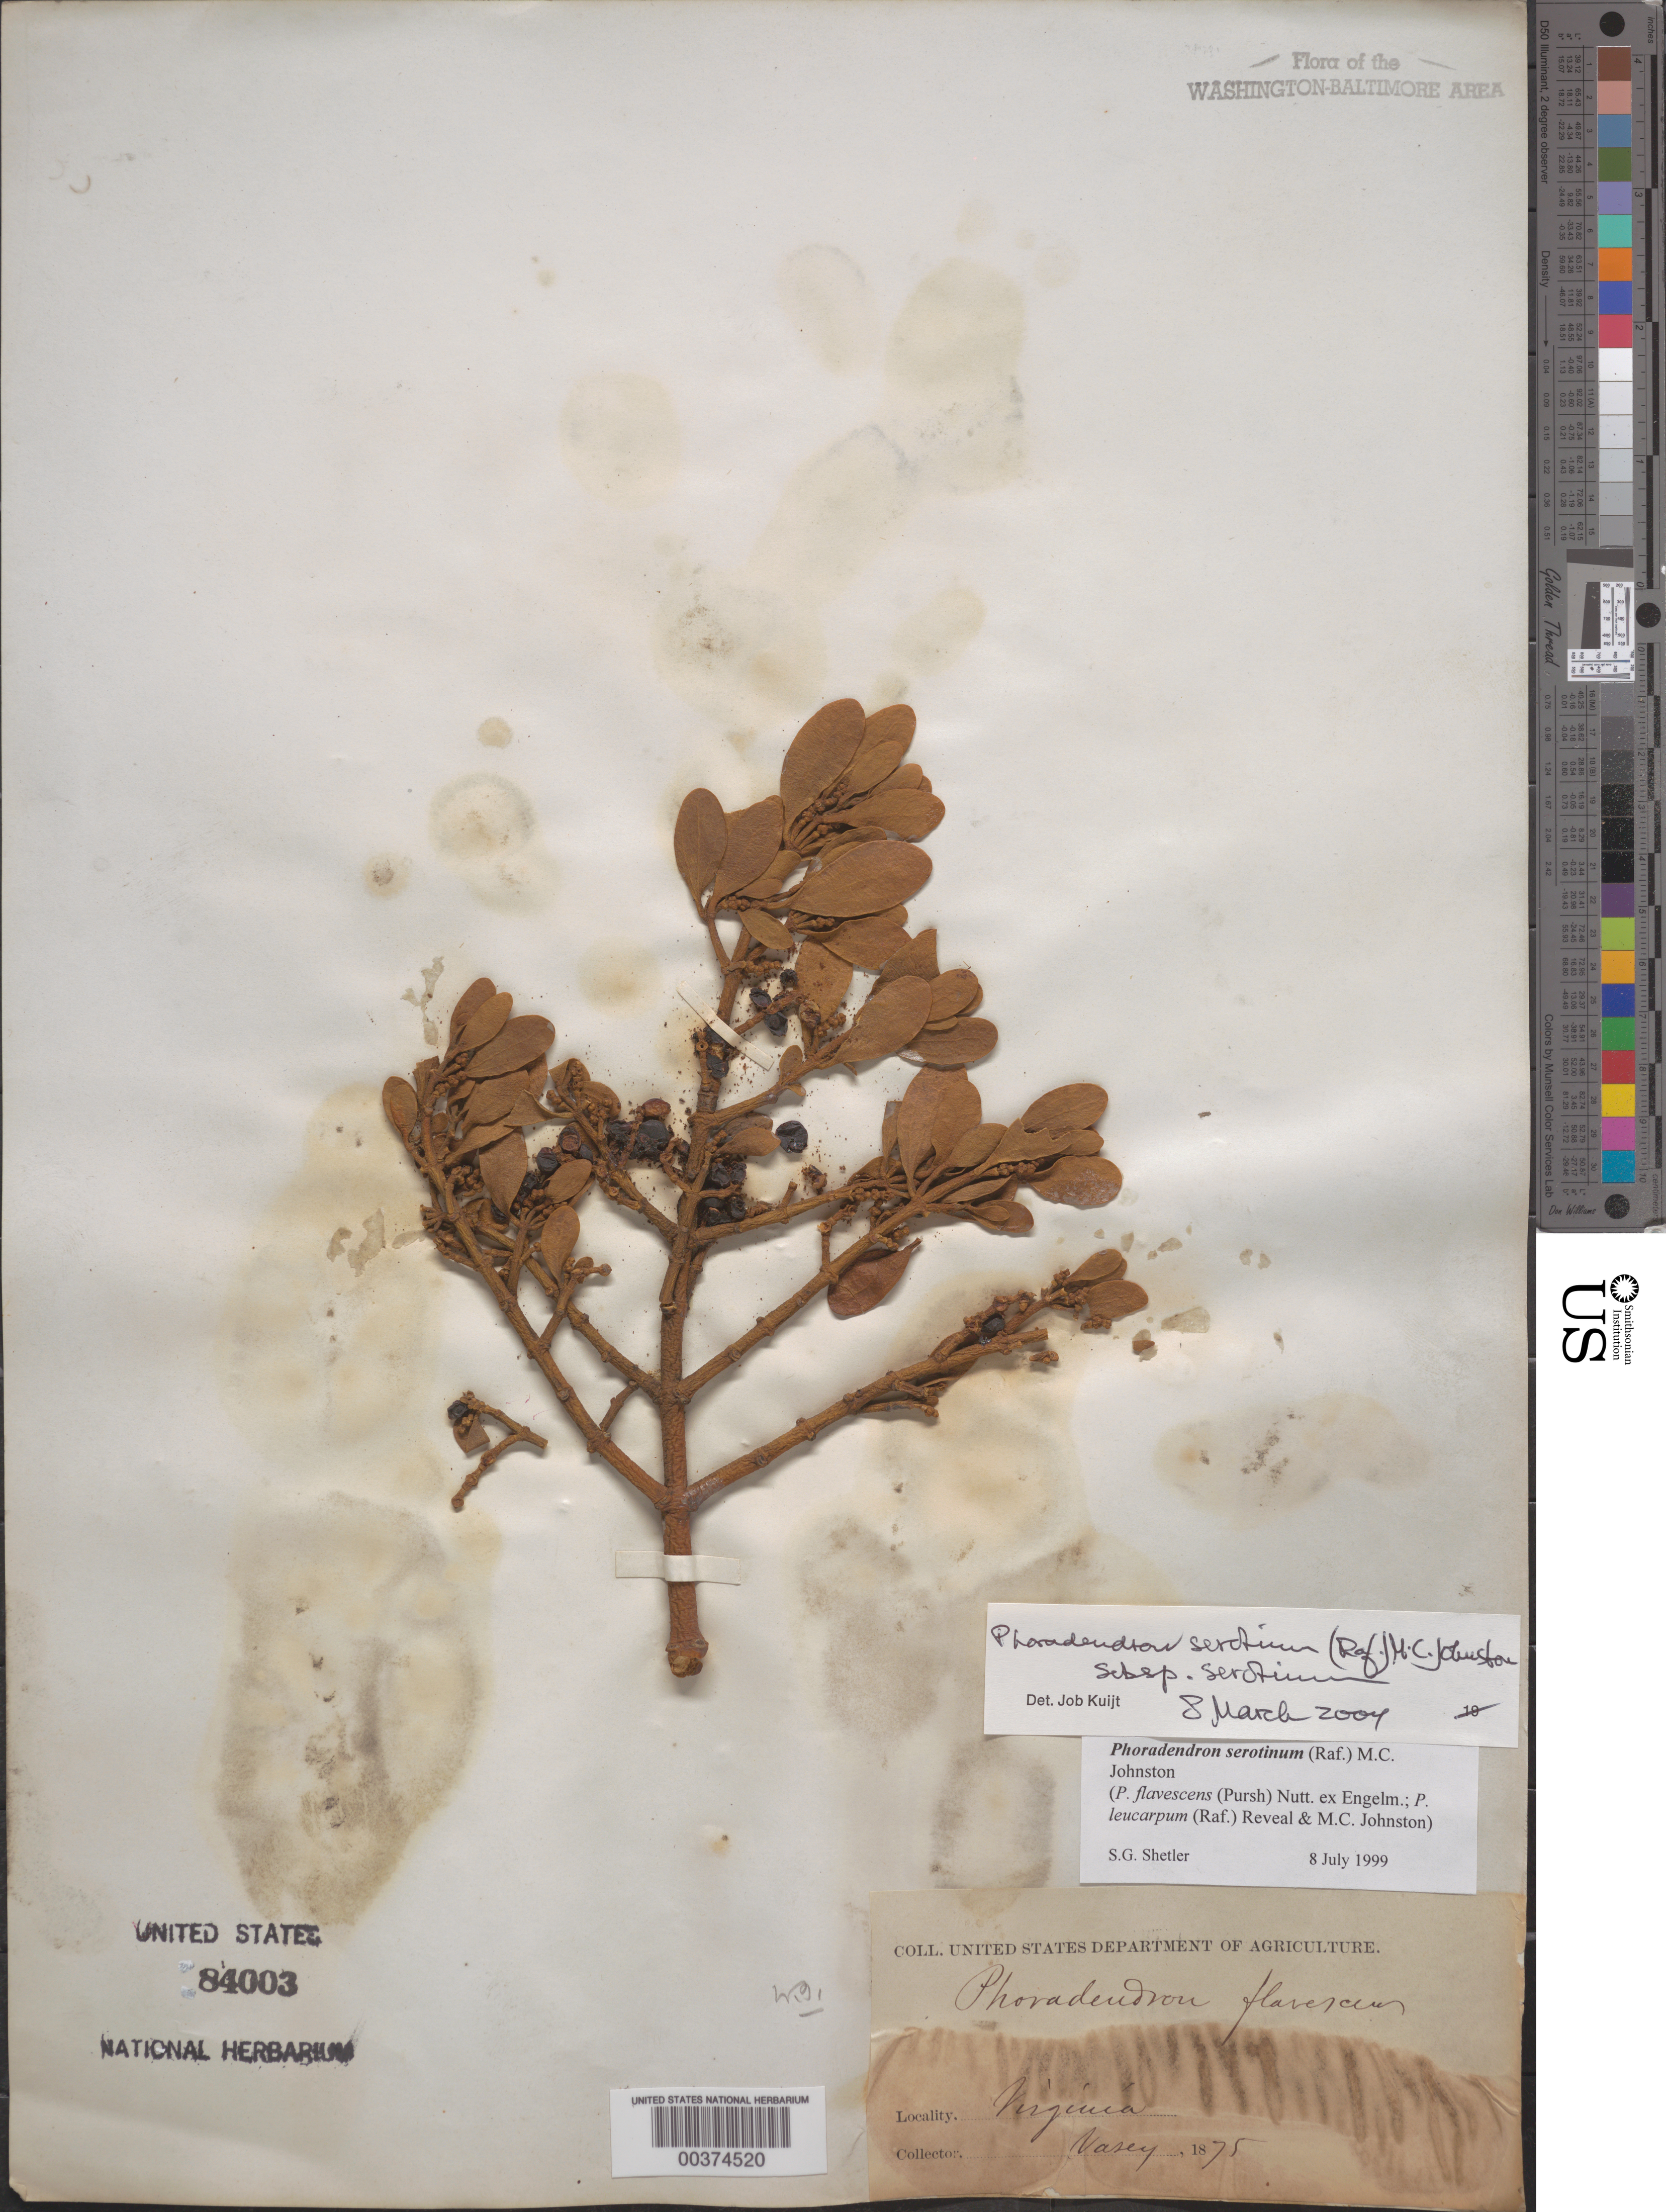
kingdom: Plantae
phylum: Tracheophyta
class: Magnoliopsida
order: Santalales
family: Viscaceae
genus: Phoradendron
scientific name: Phoradendron serotinum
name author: (Raf.) M.C. Johnst.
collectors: G. Vasey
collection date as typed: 1875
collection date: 1875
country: United States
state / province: Virginia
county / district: Fairfax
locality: West Falls Church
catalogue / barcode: US 84003